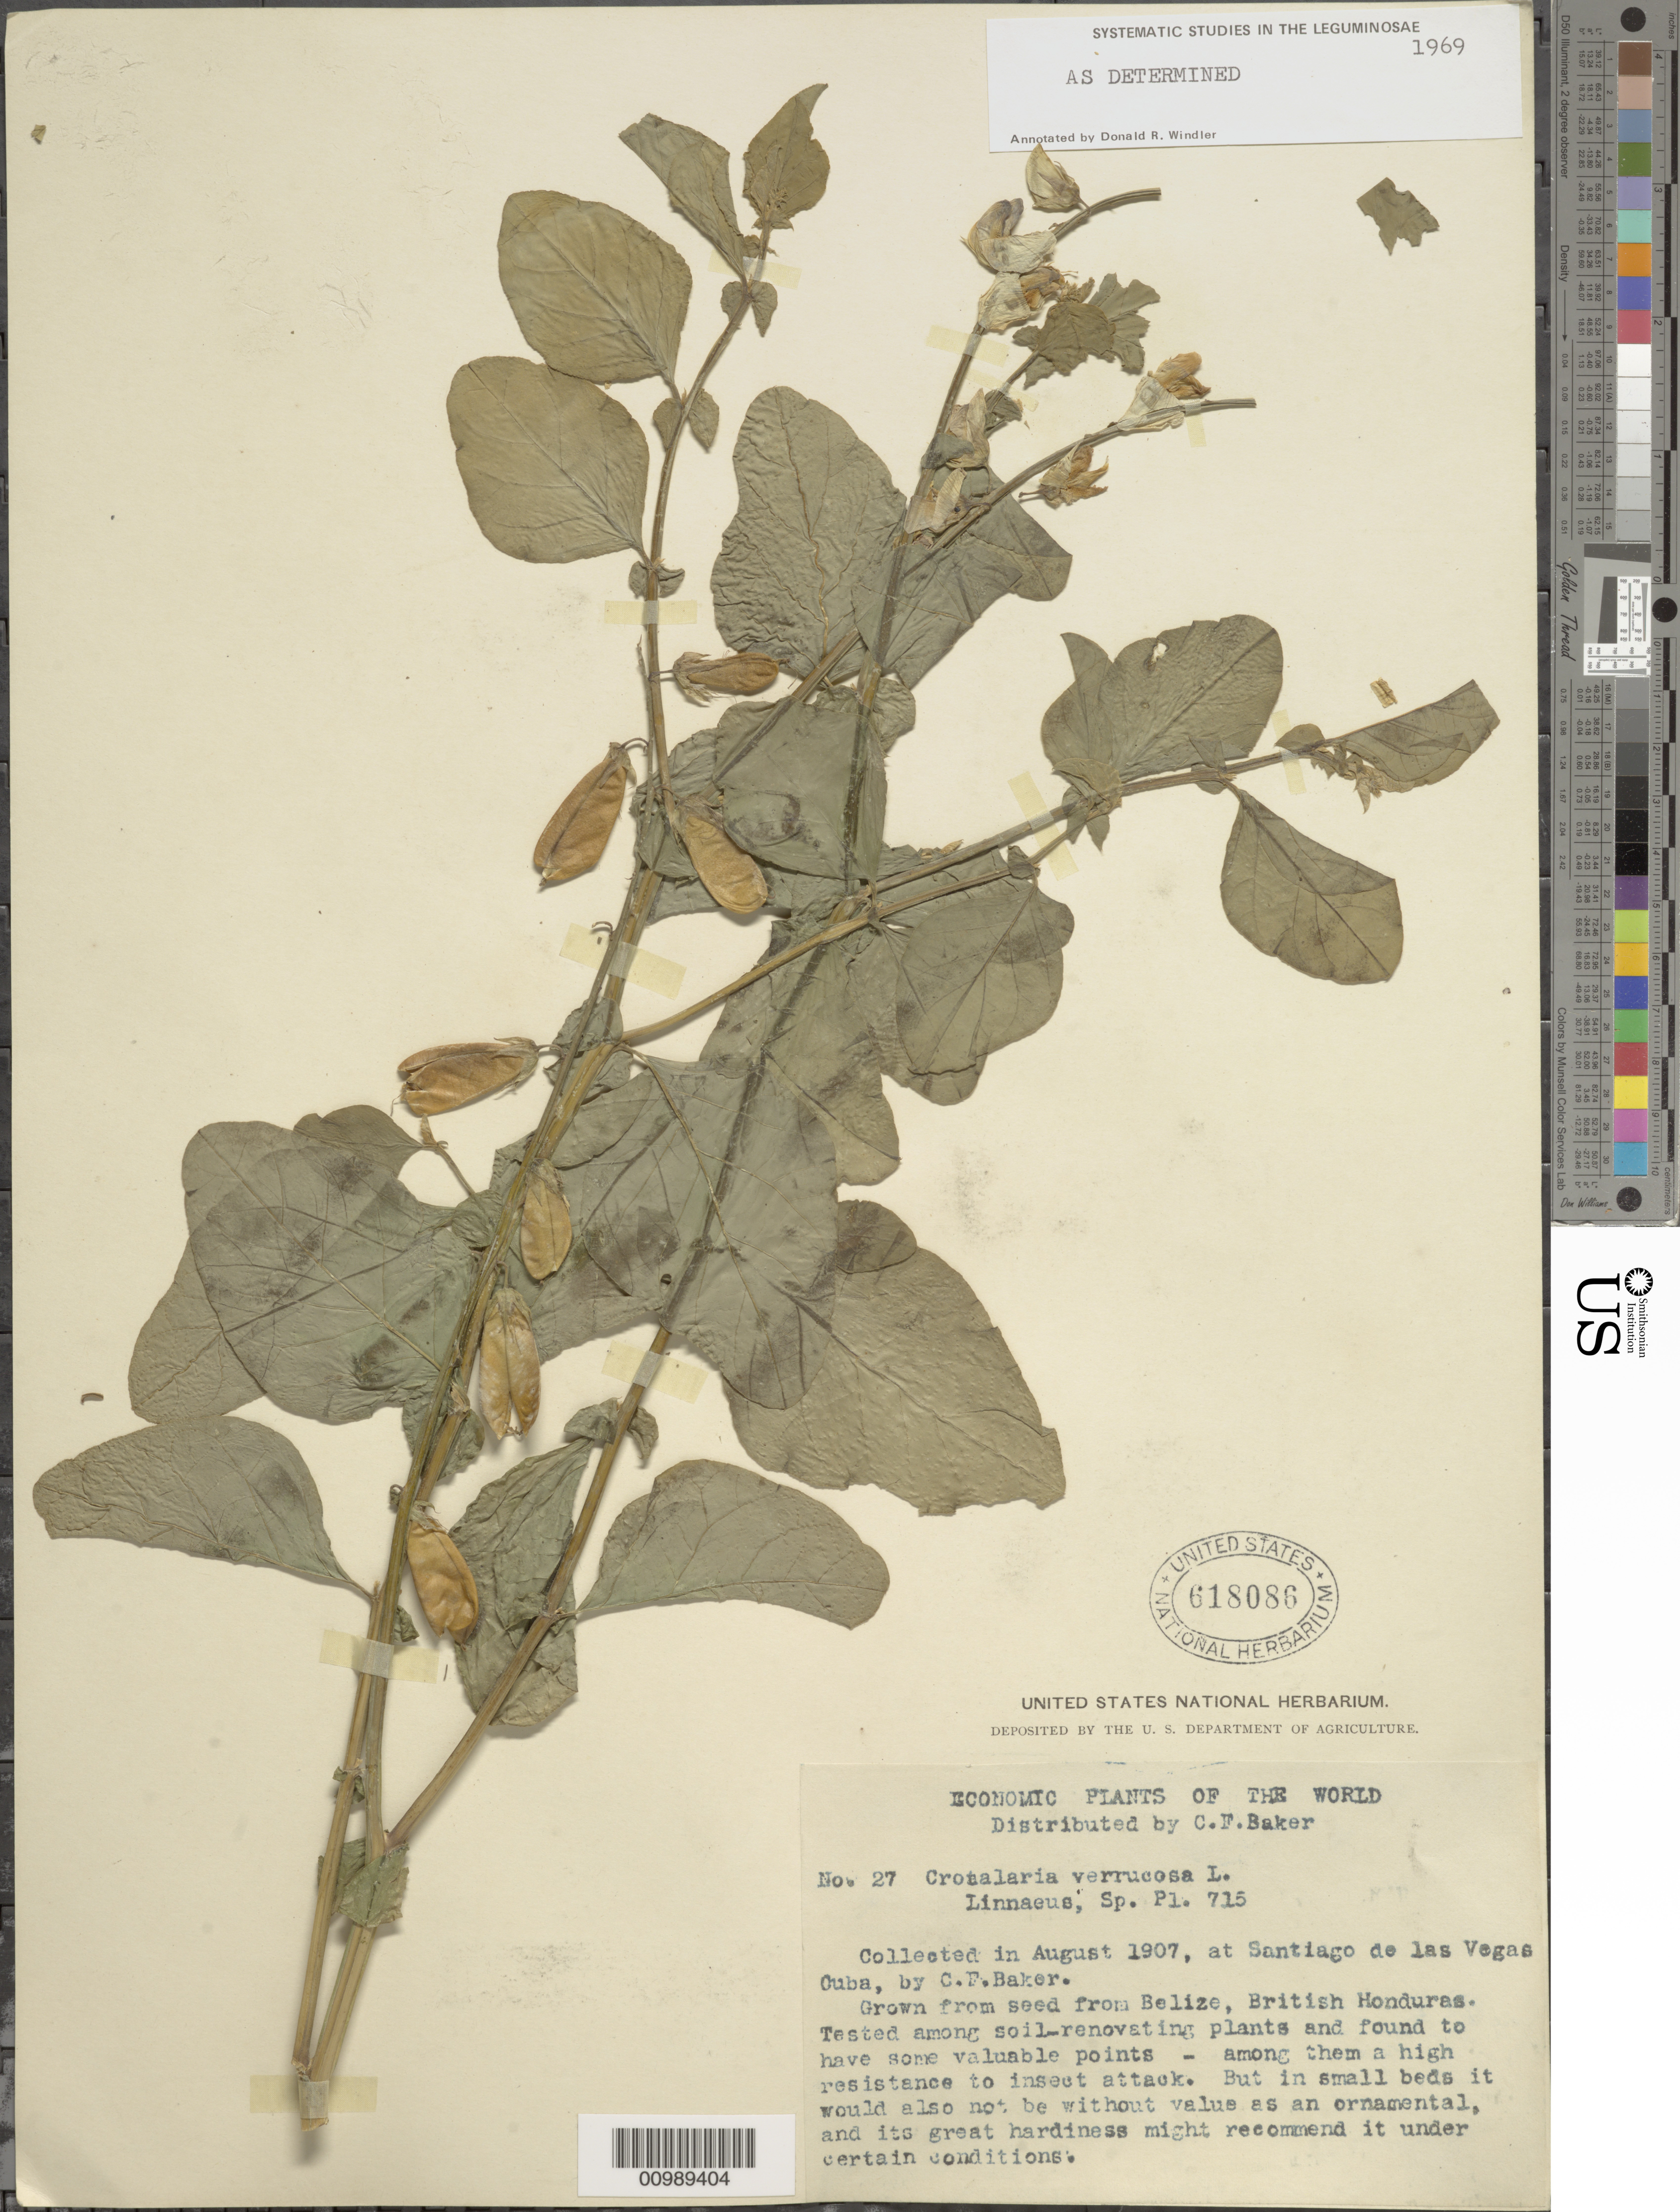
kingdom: Plantae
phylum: Tracheophyta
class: Magnoliopsida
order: Fabales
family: Fabaceae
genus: Crotalaria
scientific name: Crotalaria verrucosa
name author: L.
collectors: C. F. Baker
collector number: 27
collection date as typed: Aug 1907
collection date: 1907-08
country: Cuba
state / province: La Habana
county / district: Municipio Boyeros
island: Cuba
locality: Santiago de las Vegas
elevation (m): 97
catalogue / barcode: US 618086